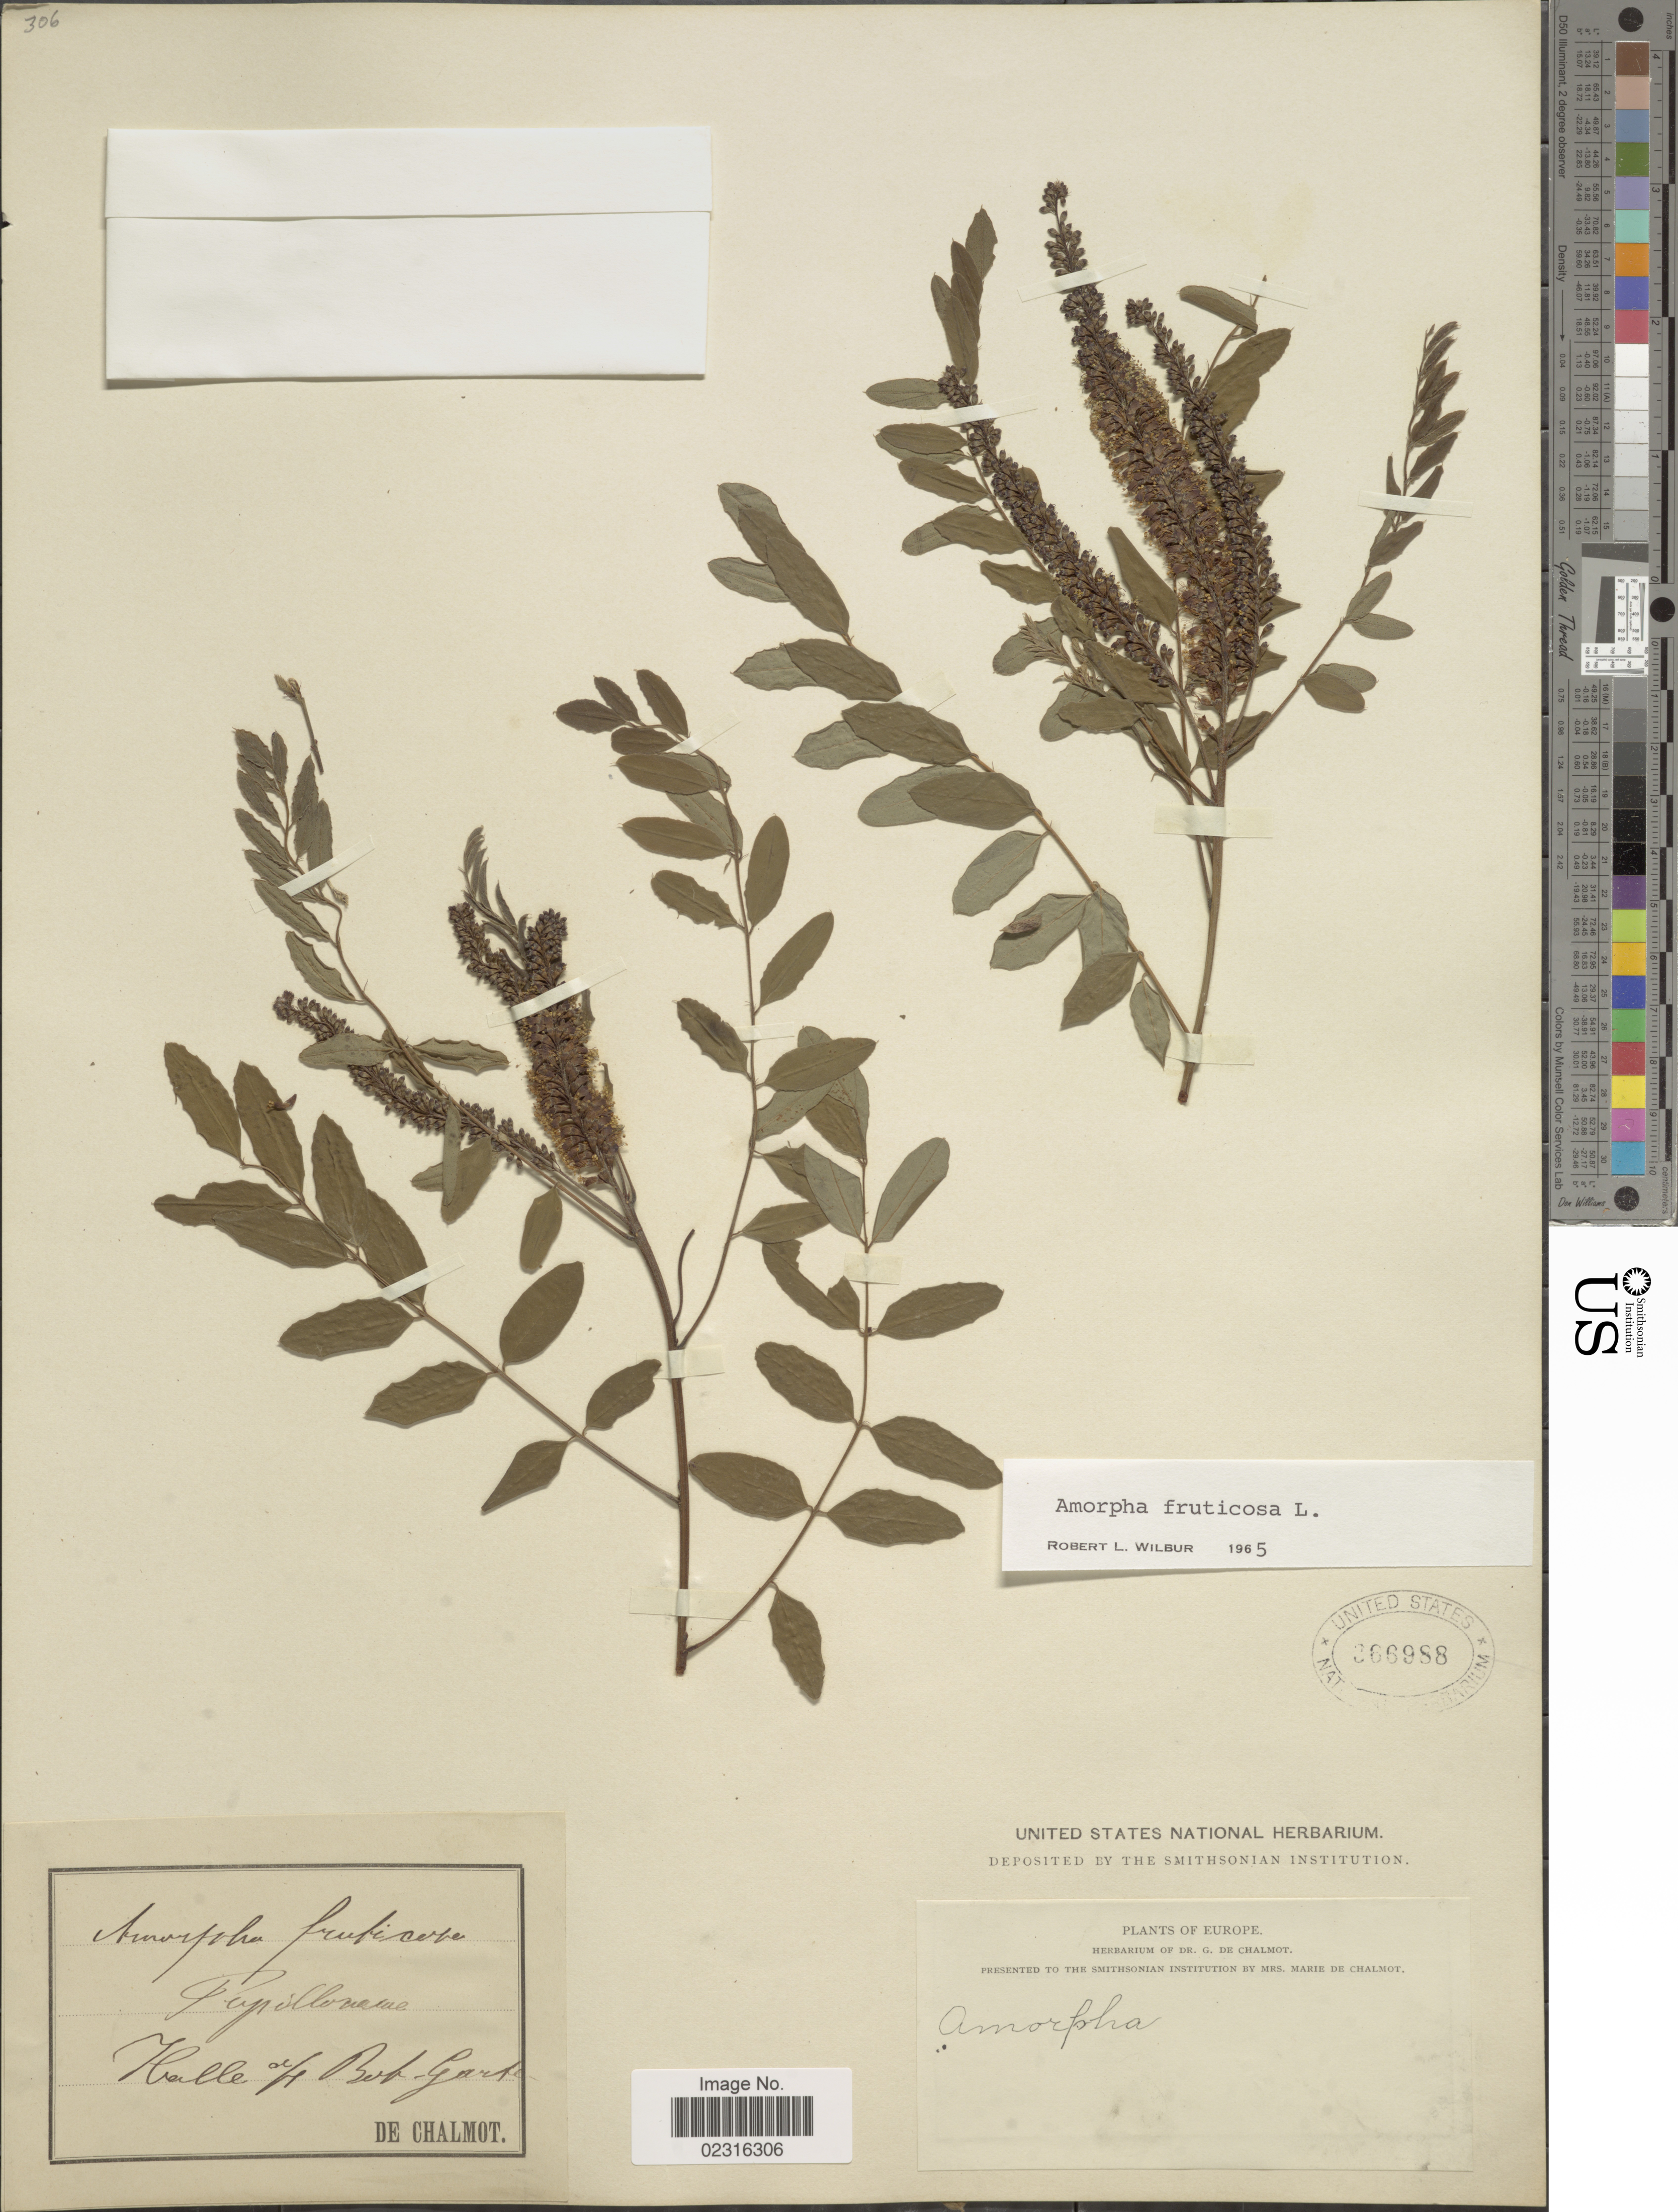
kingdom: Plantae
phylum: Tracheophyta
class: Magnoliopsida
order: Fabales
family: Fabaceae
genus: Amorpha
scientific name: Amorpha fruticosa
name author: L.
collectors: G. de Chalmot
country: Germany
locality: Europe, Halle H Bot-Garten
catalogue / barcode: US 366988